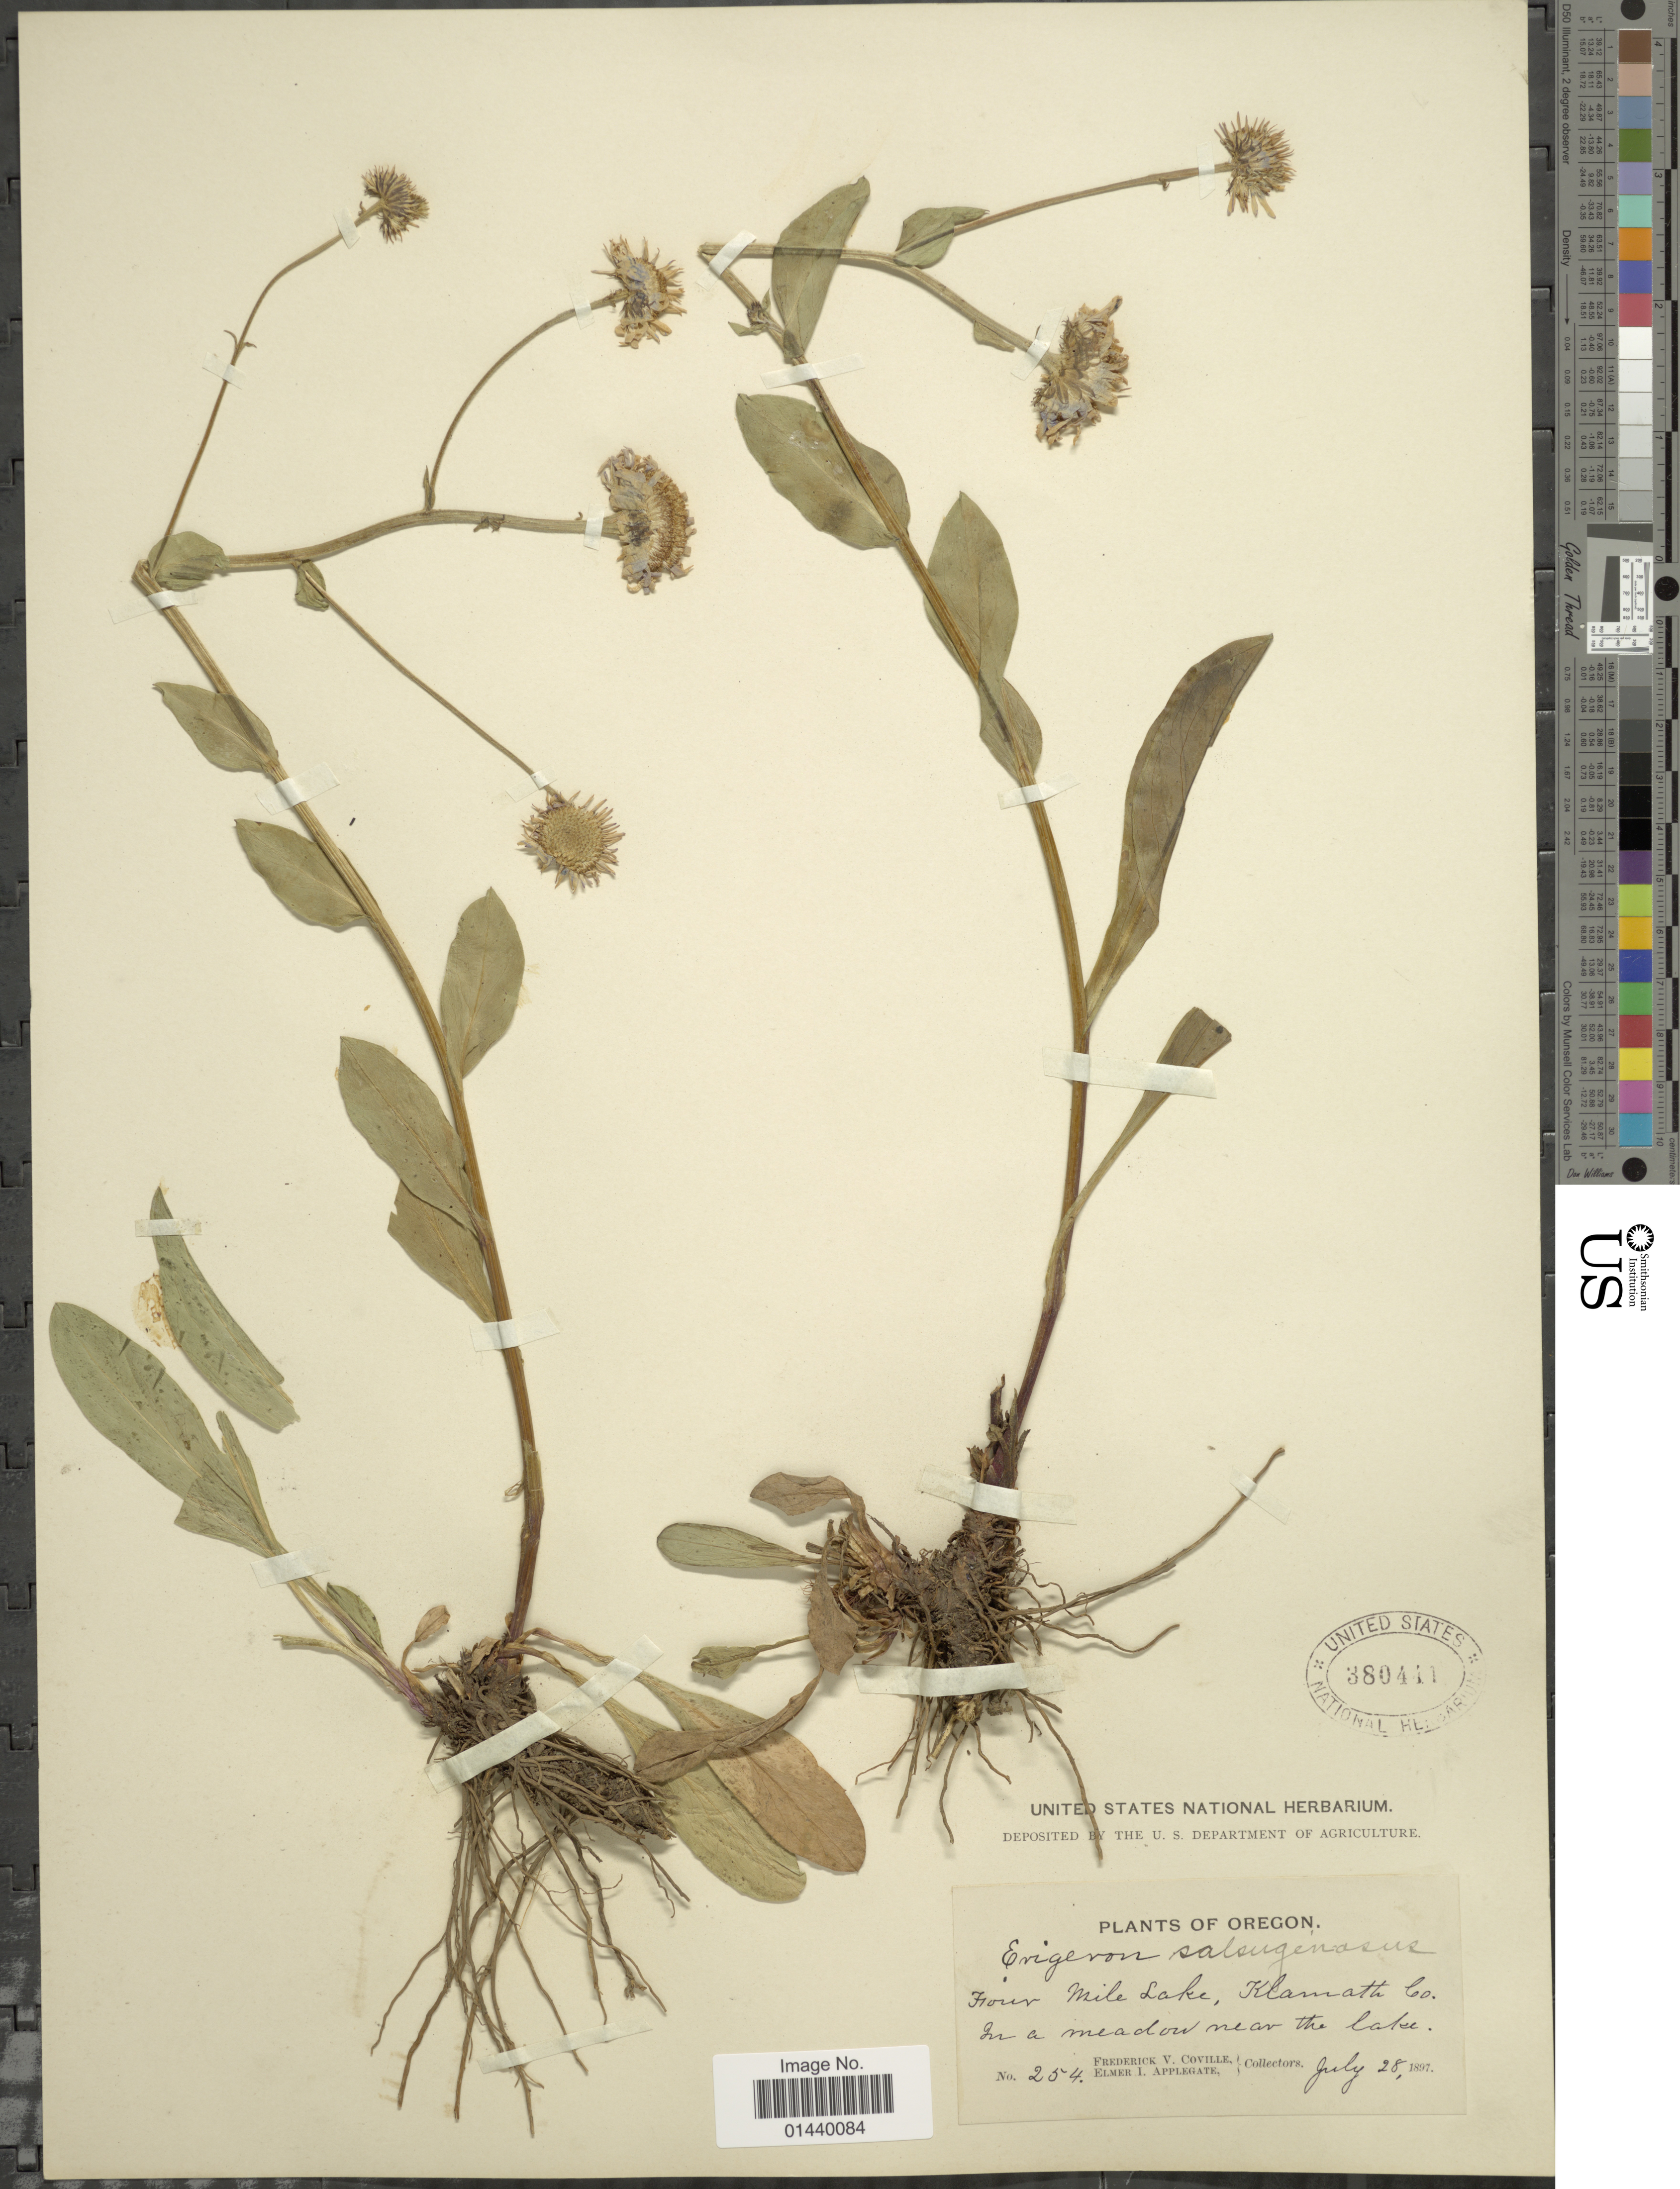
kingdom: Plantae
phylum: Tracheophyta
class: Magnoliopsida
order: Asterales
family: Asteraceae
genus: Erigeron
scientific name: Erigeron salsuginosus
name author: (Richardson ex R. Br.) A. Gray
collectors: F. V. Coville & E. I. Applegate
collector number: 254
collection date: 1897-07-28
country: United States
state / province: Oregon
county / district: Klamath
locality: Hour Mile Lake, Klamath Co. In a meadow near the lake.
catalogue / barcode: US 380441